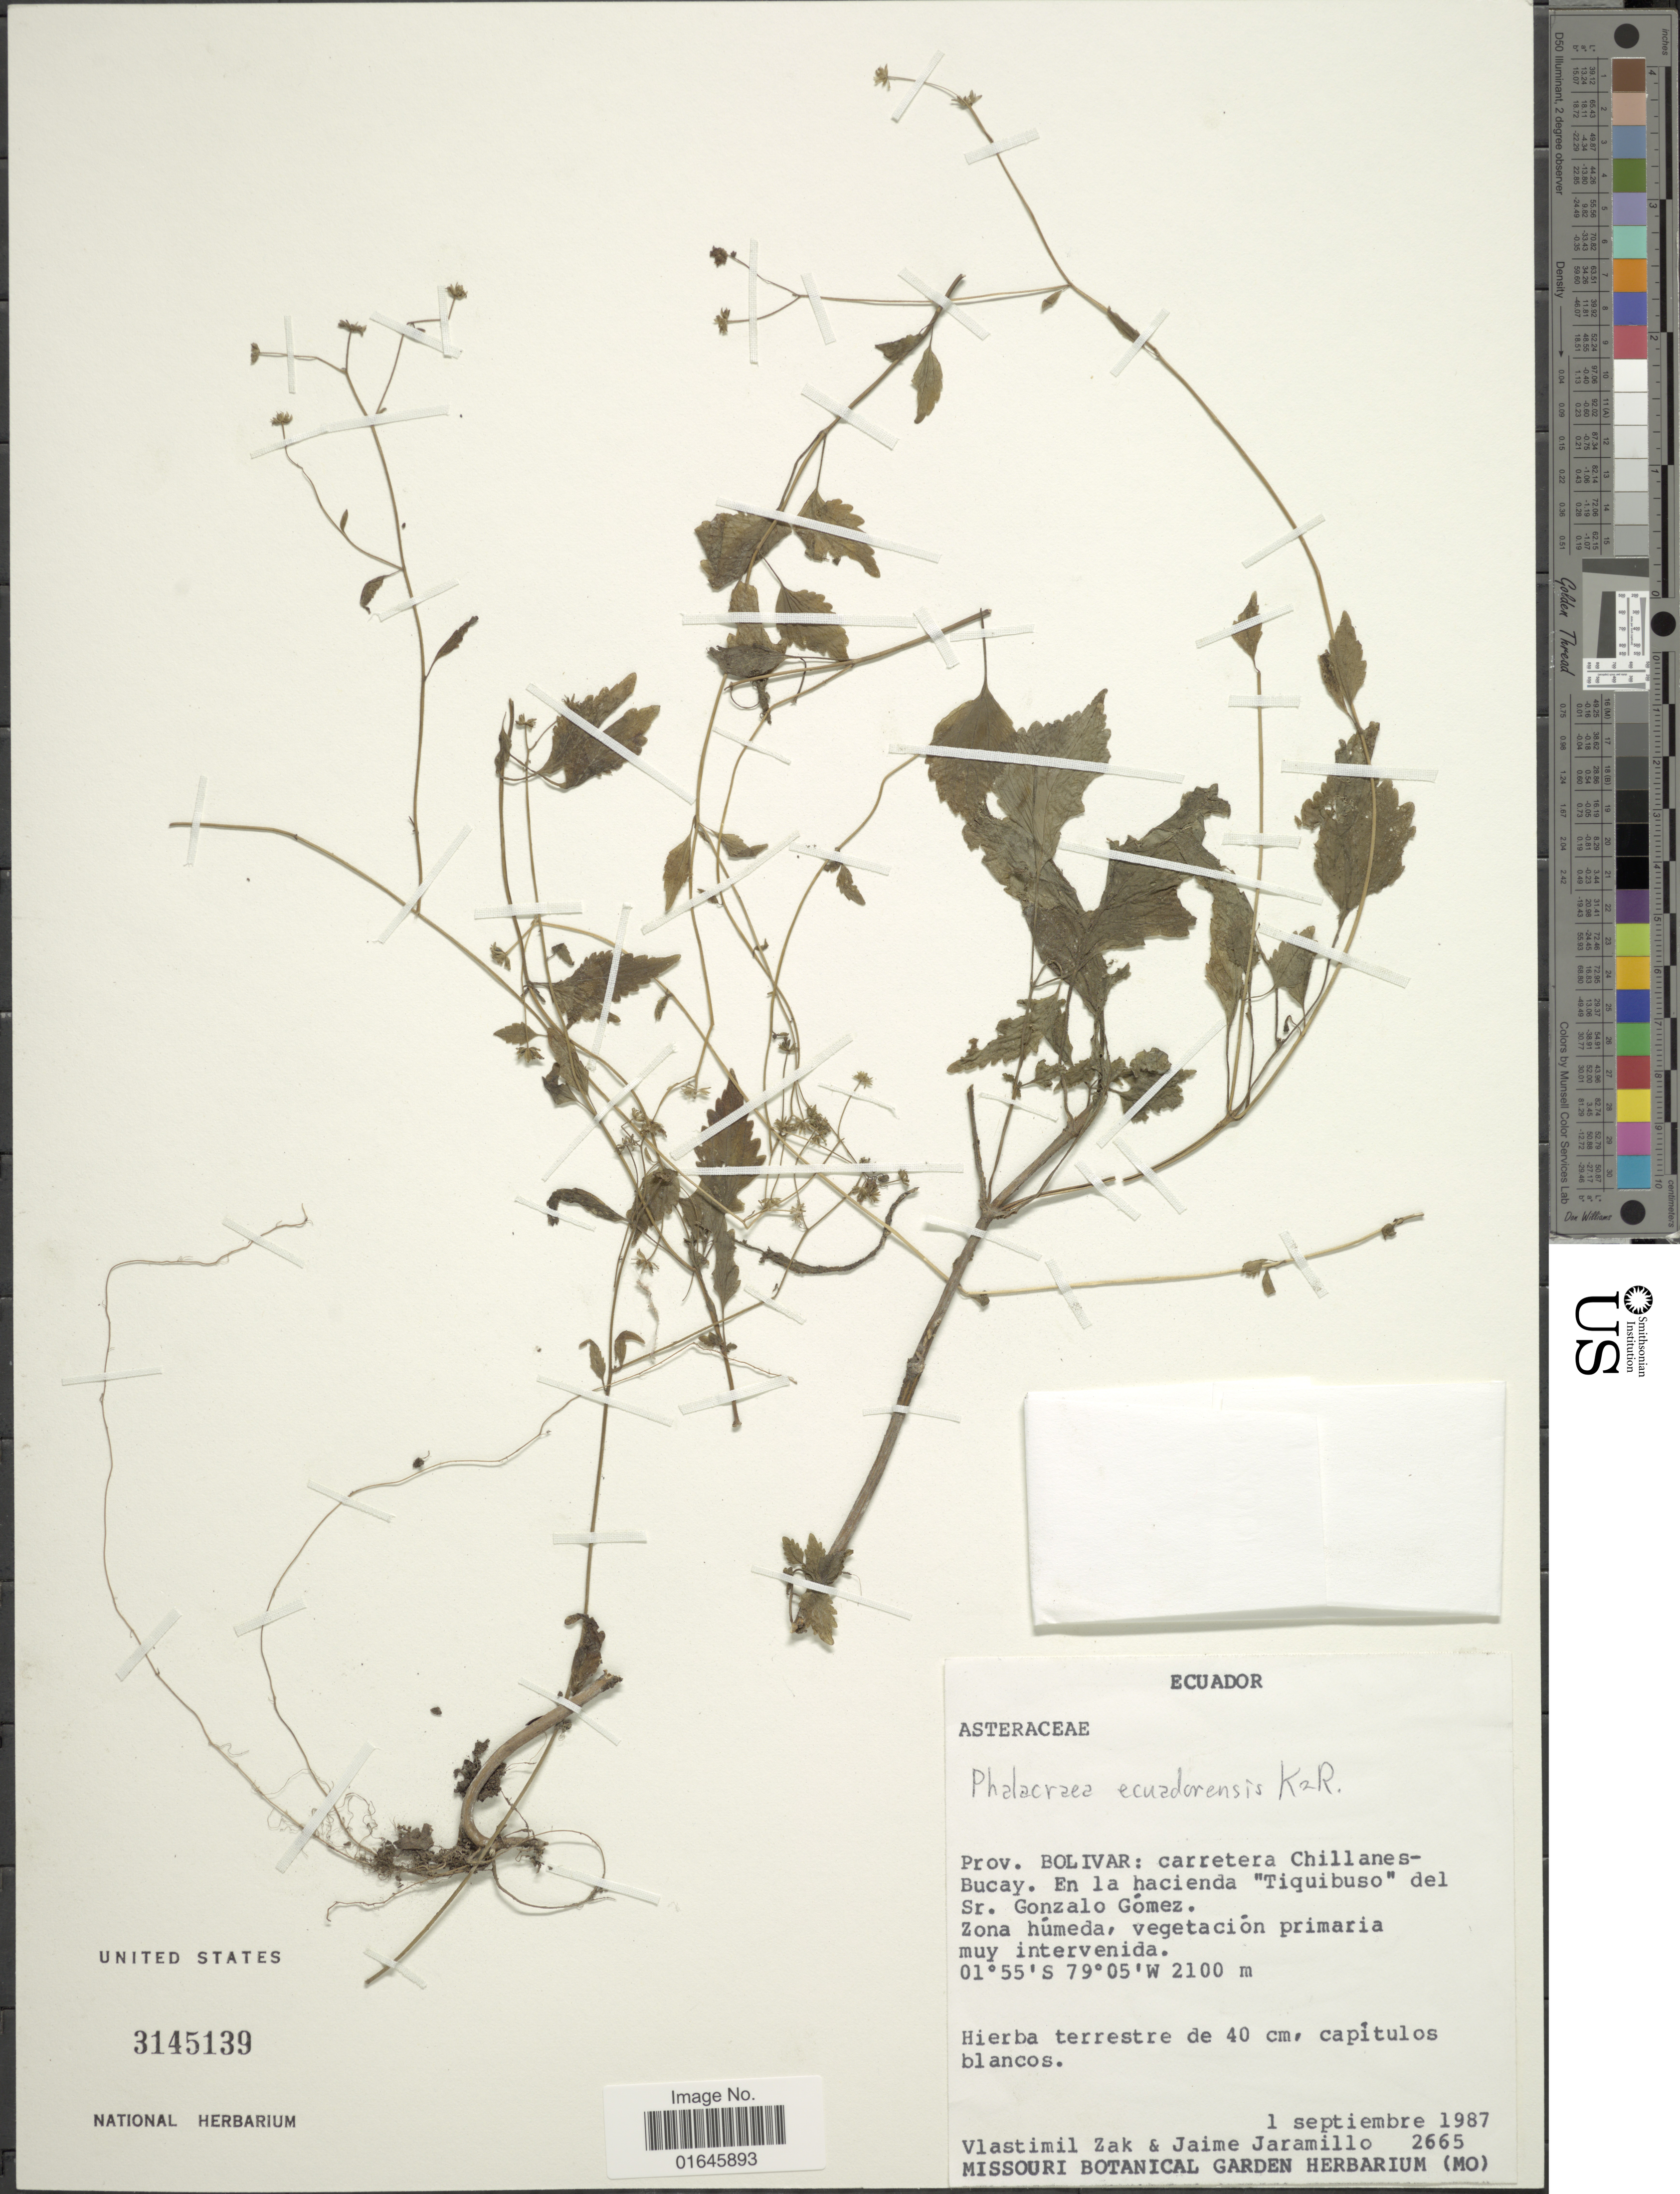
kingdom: Plantae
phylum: Tracheophyta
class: Magnoliopsida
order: Asterales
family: Asteraceae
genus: Phalacraea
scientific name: Phalacraea ecuadorensis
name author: R.M. King & H. Rob.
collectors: V. Zak & J. Jaramillo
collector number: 2665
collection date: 1987-09-01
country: Ecuador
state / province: Bolívar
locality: Carretera Chillanes-Bucay, En la hacienda "Tiquibuso" del Sr. Gonzalo Gomez, Zona humeda, vegetacion primaria muy intervenida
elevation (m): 2100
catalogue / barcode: US 3145139